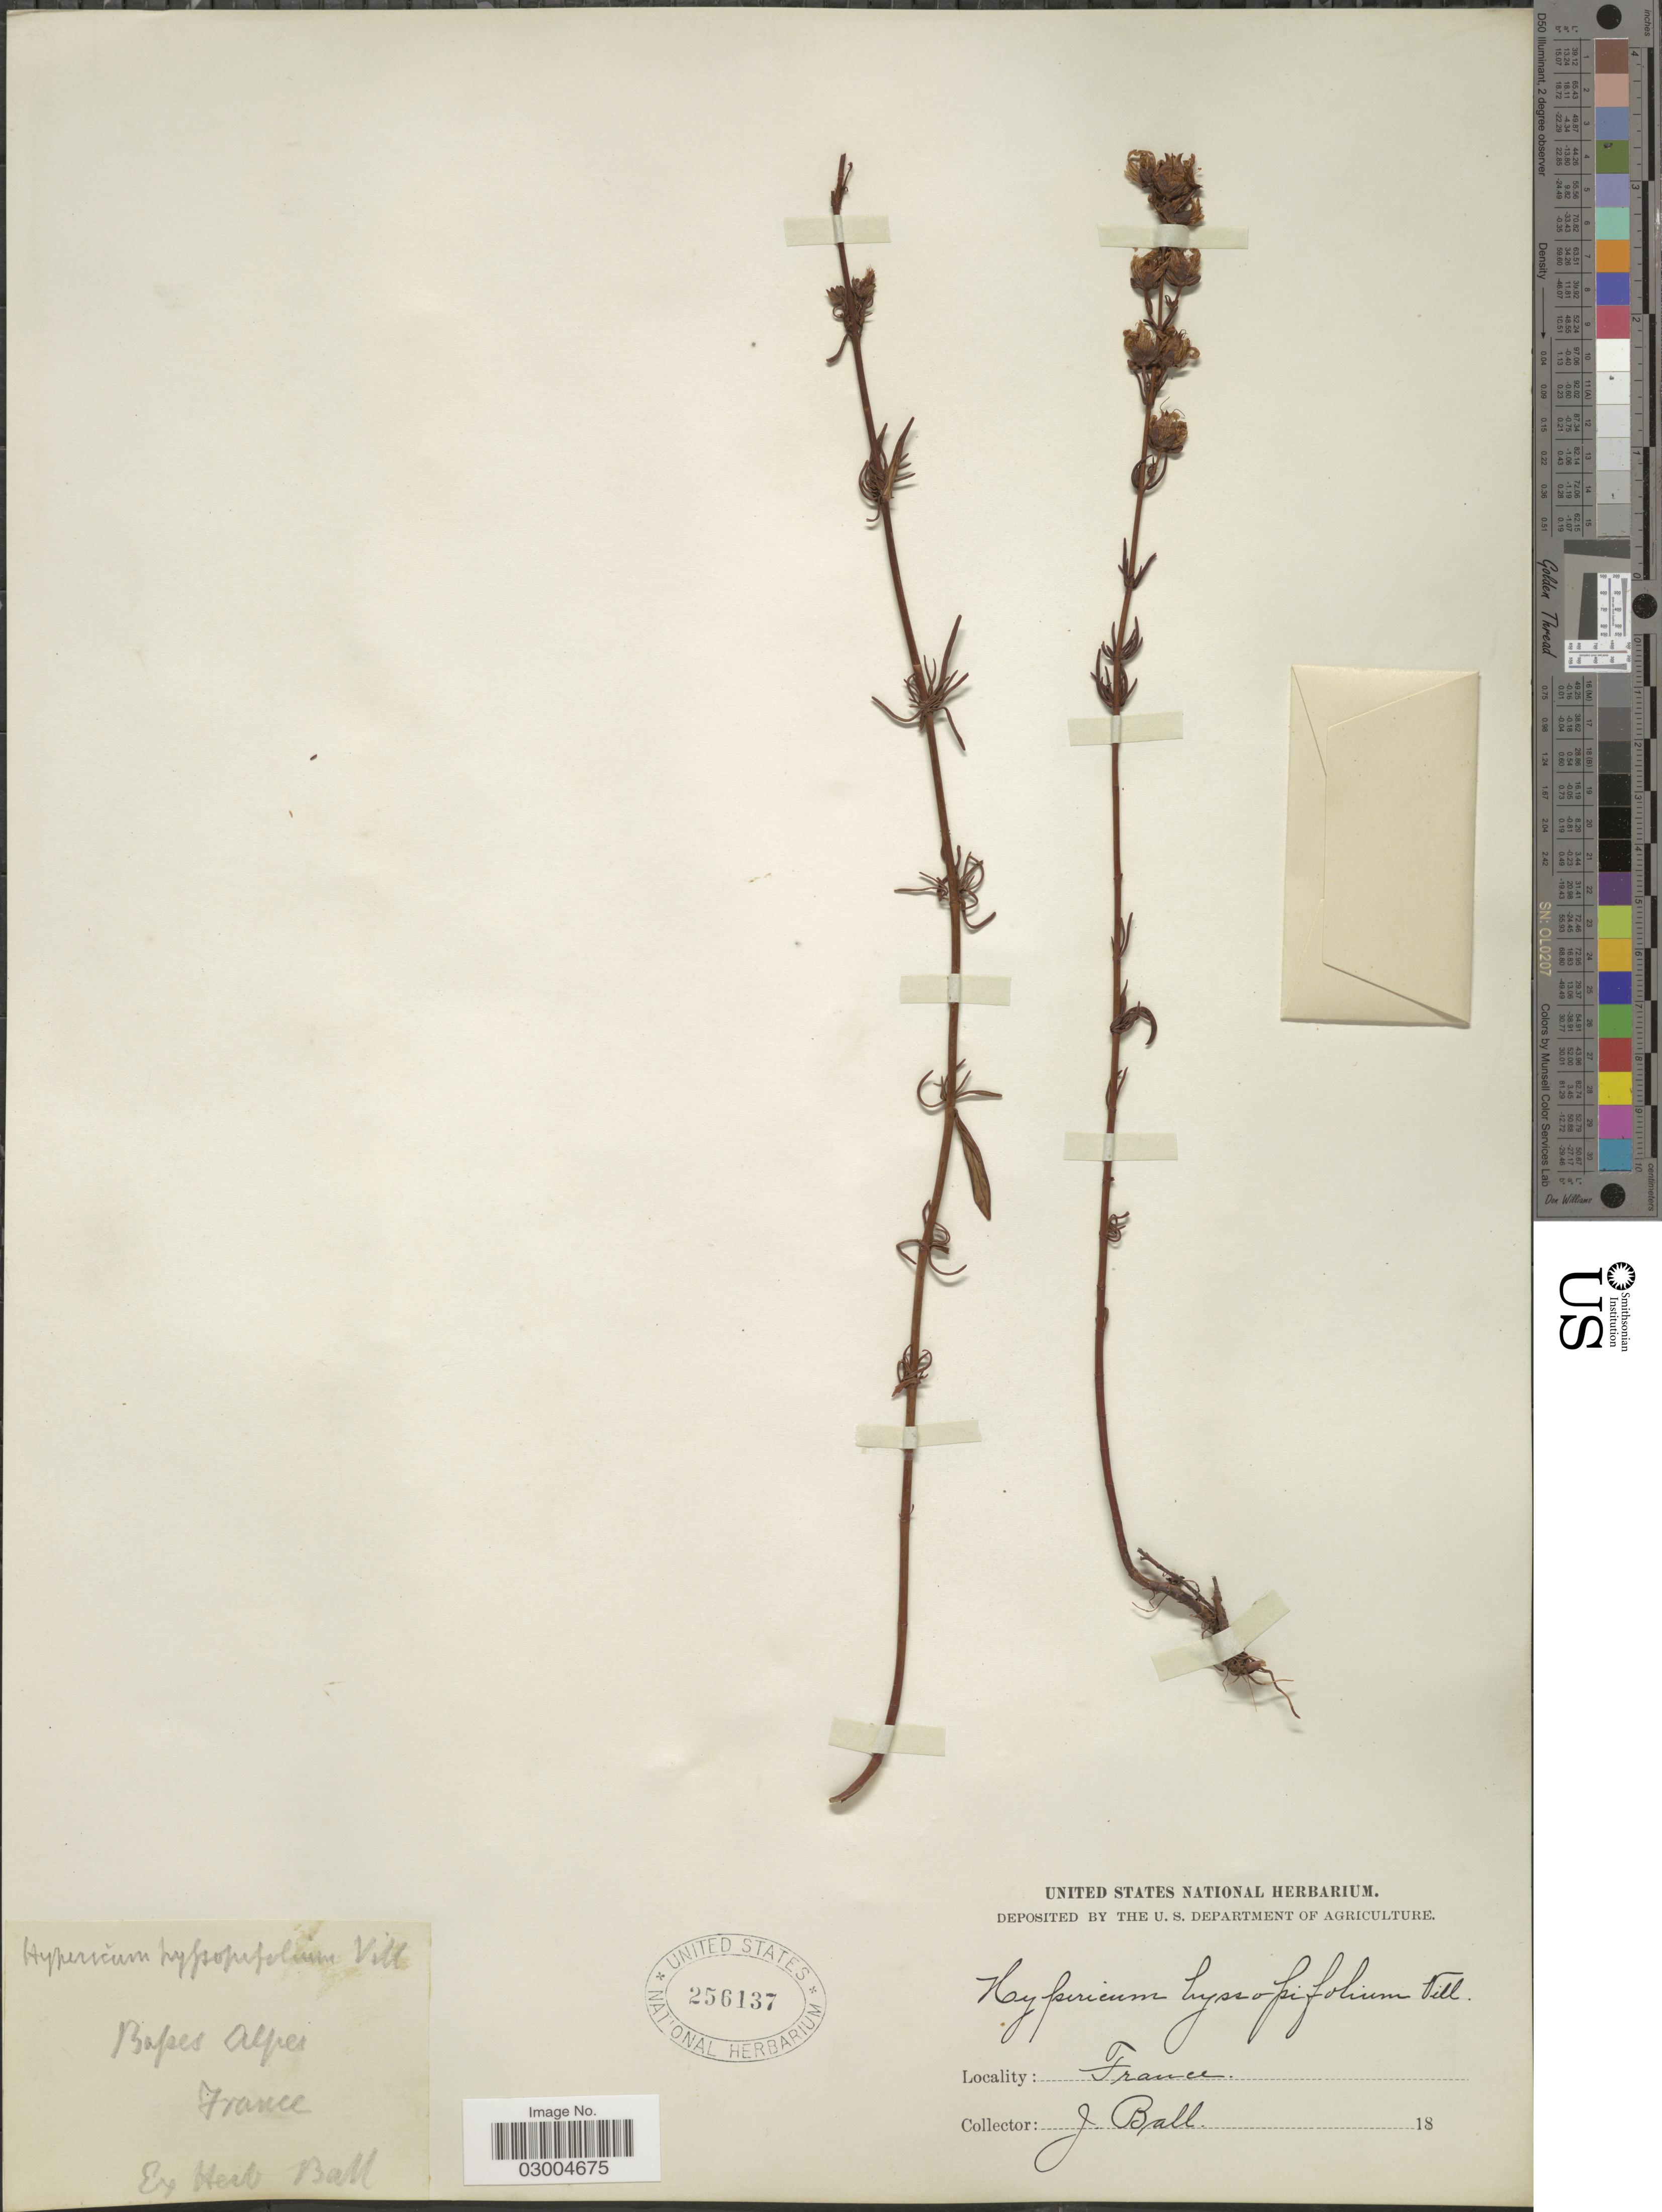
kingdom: Plantae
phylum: Tracheophyta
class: Magnoliopsida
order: Malpighiales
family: Hypericaceae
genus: Hypericum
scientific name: Hypericum hyssopifolium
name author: Chaix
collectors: J. Ball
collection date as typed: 18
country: France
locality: Bapes Alpes.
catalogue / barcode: US 256137